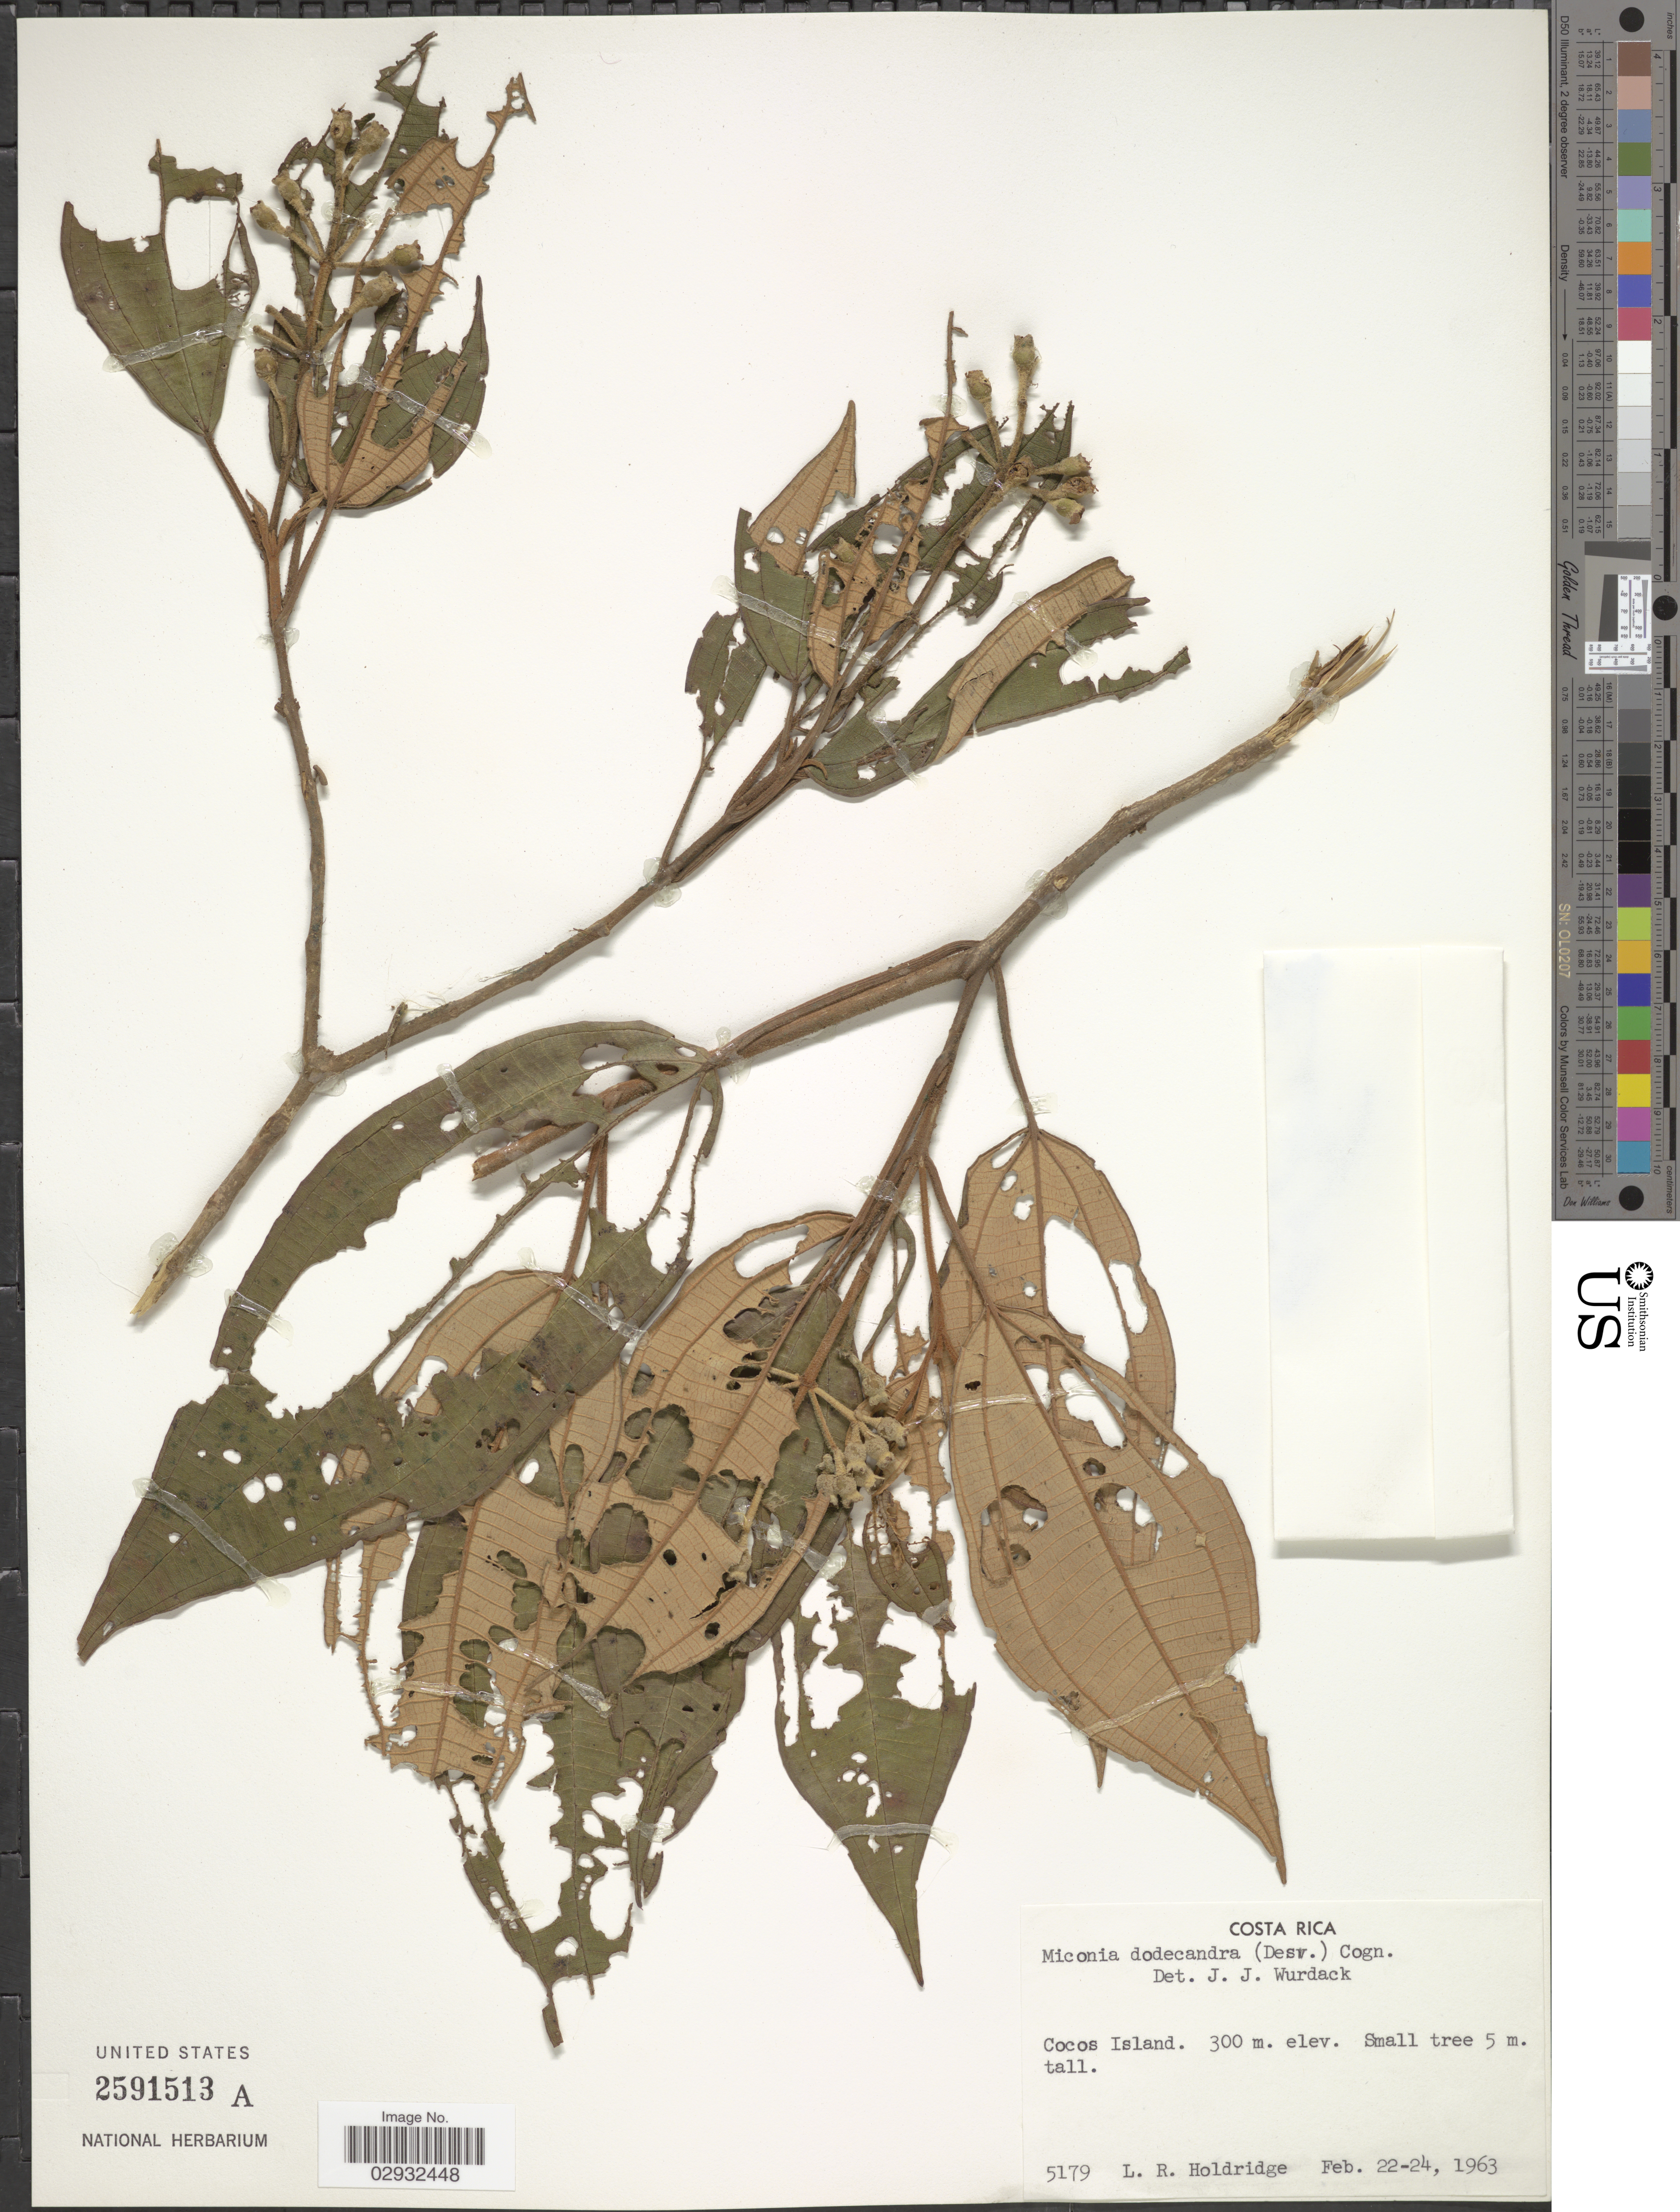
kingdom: Plantae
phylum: Tracheophyta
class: Magnoliopsida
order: Myrtales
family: Melastomataceae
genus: Miconia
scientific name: Miconia dodecandra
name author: Cogn.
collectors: L. Holdridge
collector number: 5179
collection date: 1963-02-22/1963-02-24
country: Costa Rica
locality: Cocos Island.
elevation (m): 300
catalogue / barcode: US 2591513A